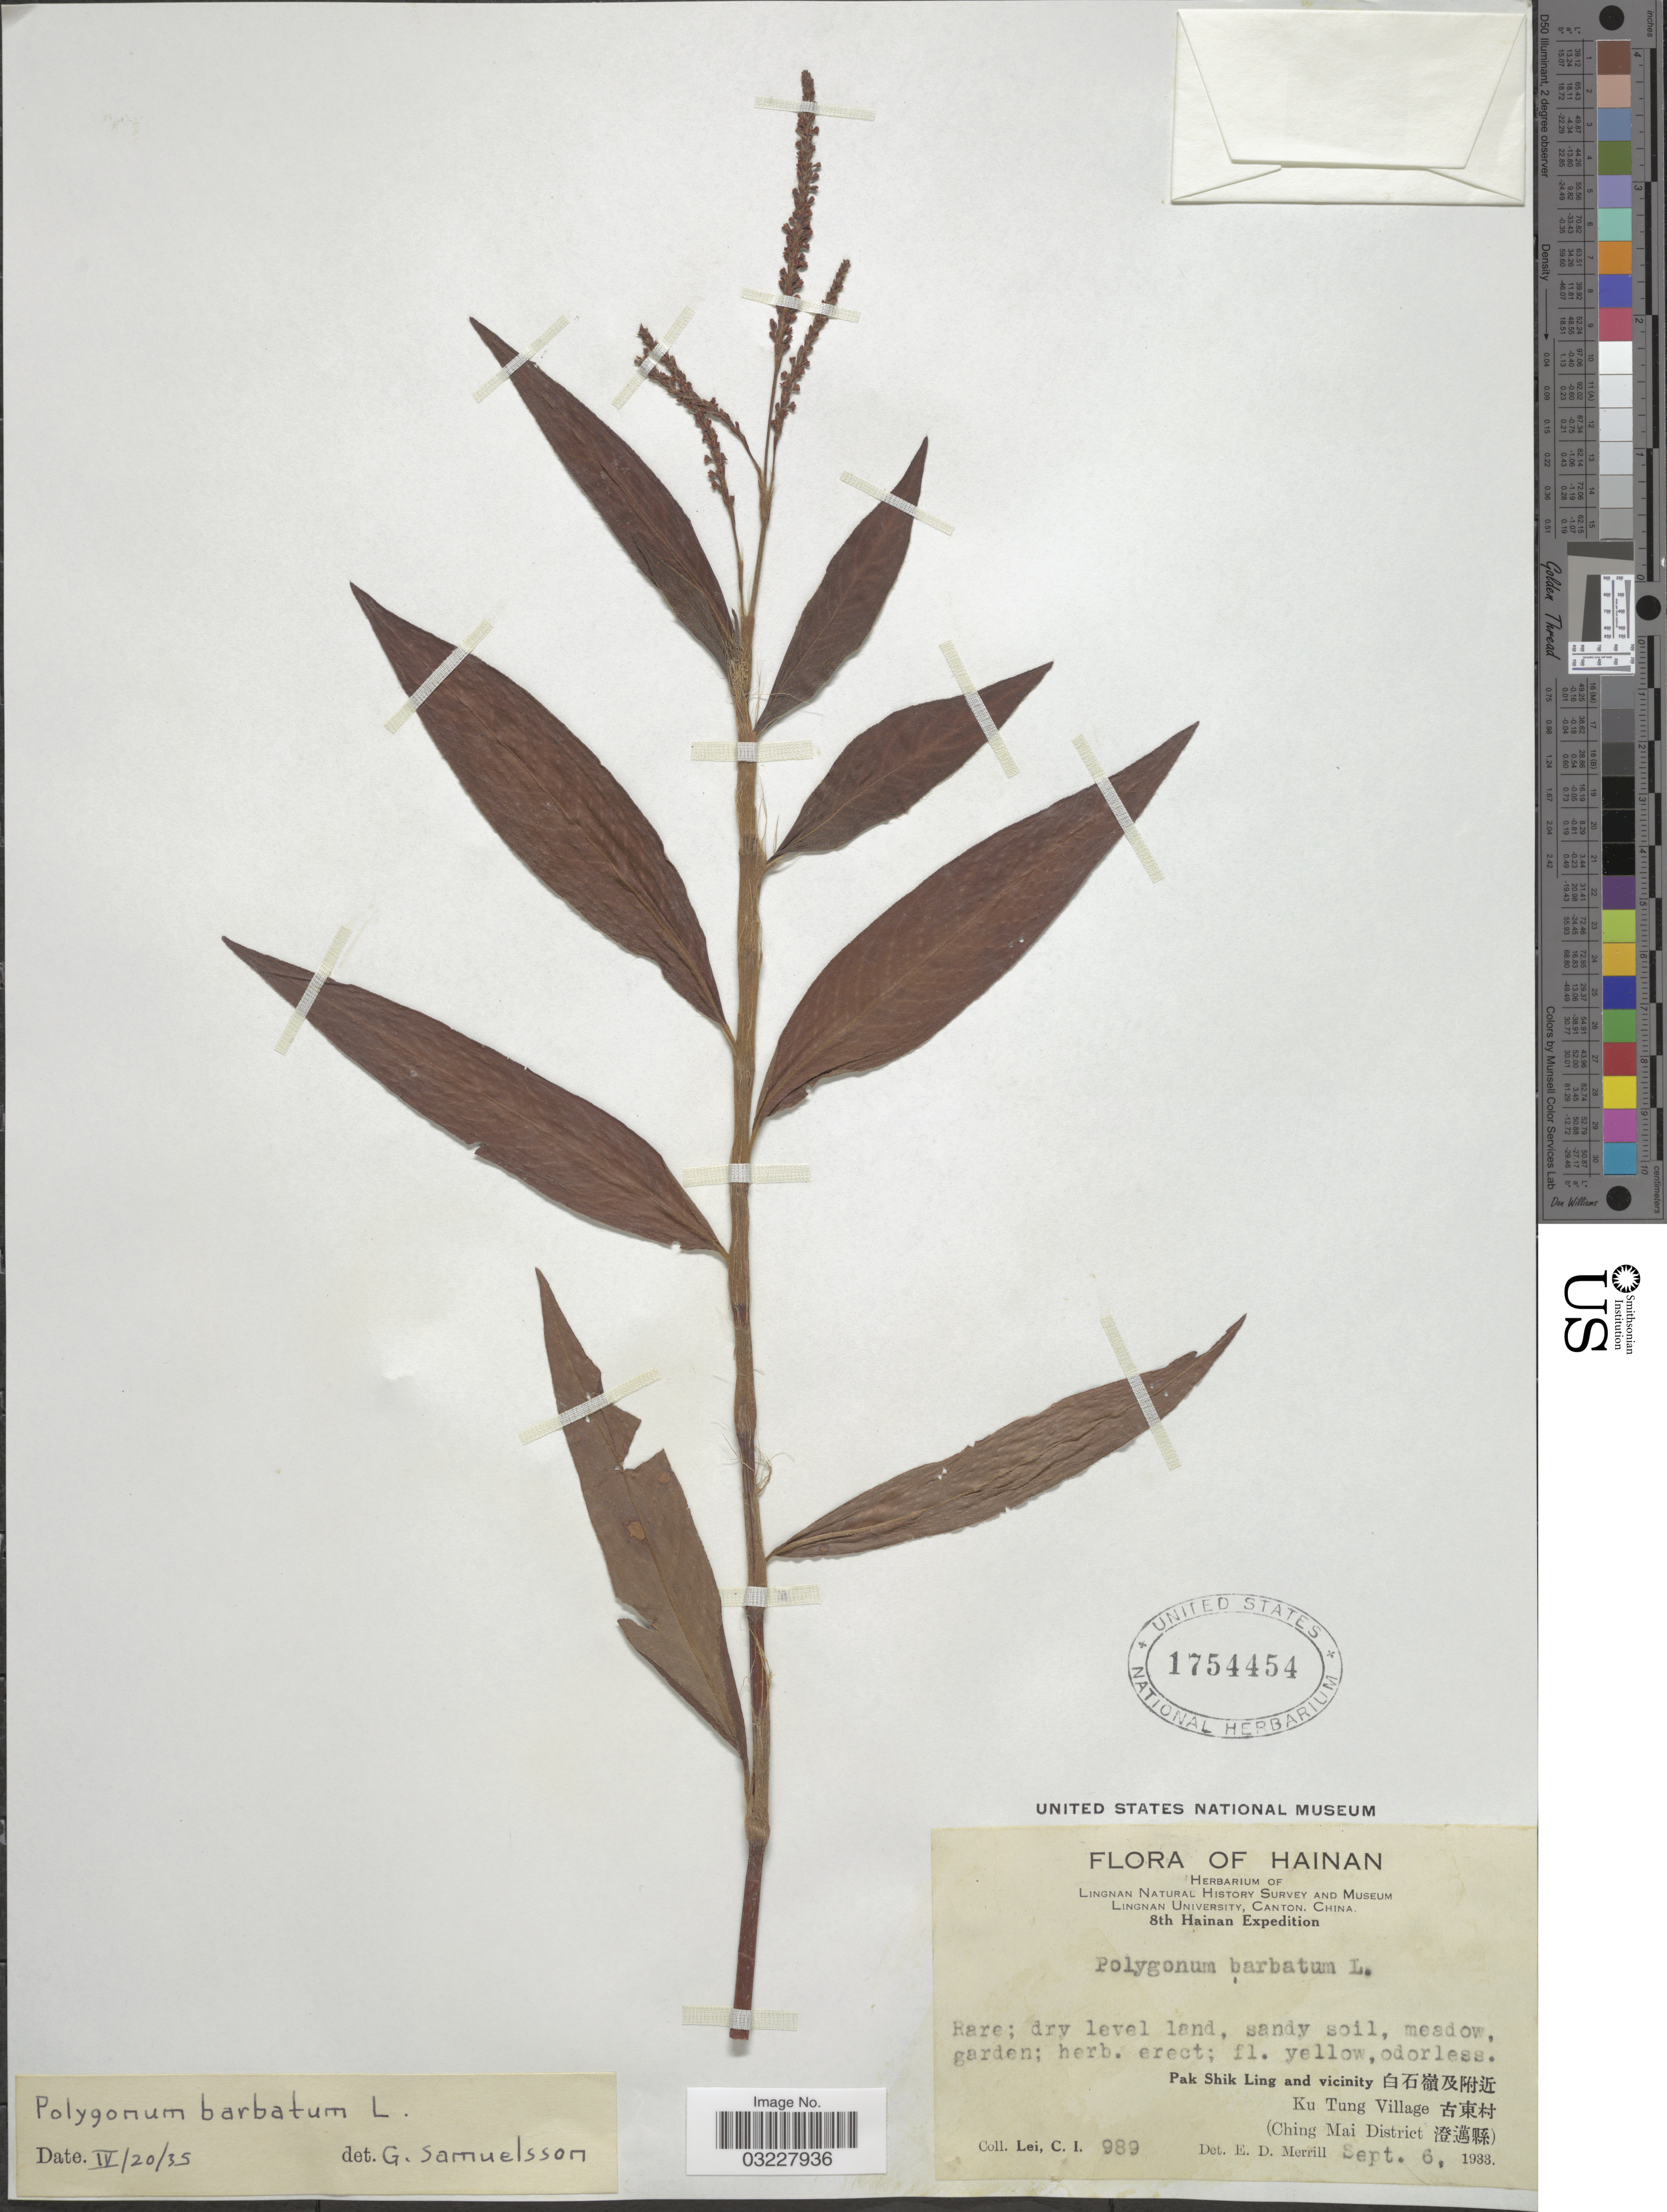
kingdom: Plantae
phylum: Tracheophyta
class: Magnoliopsida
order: Caryophyllales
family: Polygonaceae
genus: Polygonum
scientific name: Polygonum barbatum var. barbatum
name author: L.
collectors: C. I. Lei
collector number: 989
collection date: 1933-09-06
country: China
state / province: Hainan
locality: Pak Shik Ling and vicinity X. Ku Tung Village X. (Ching Mai District X).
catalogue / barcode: US 1754454